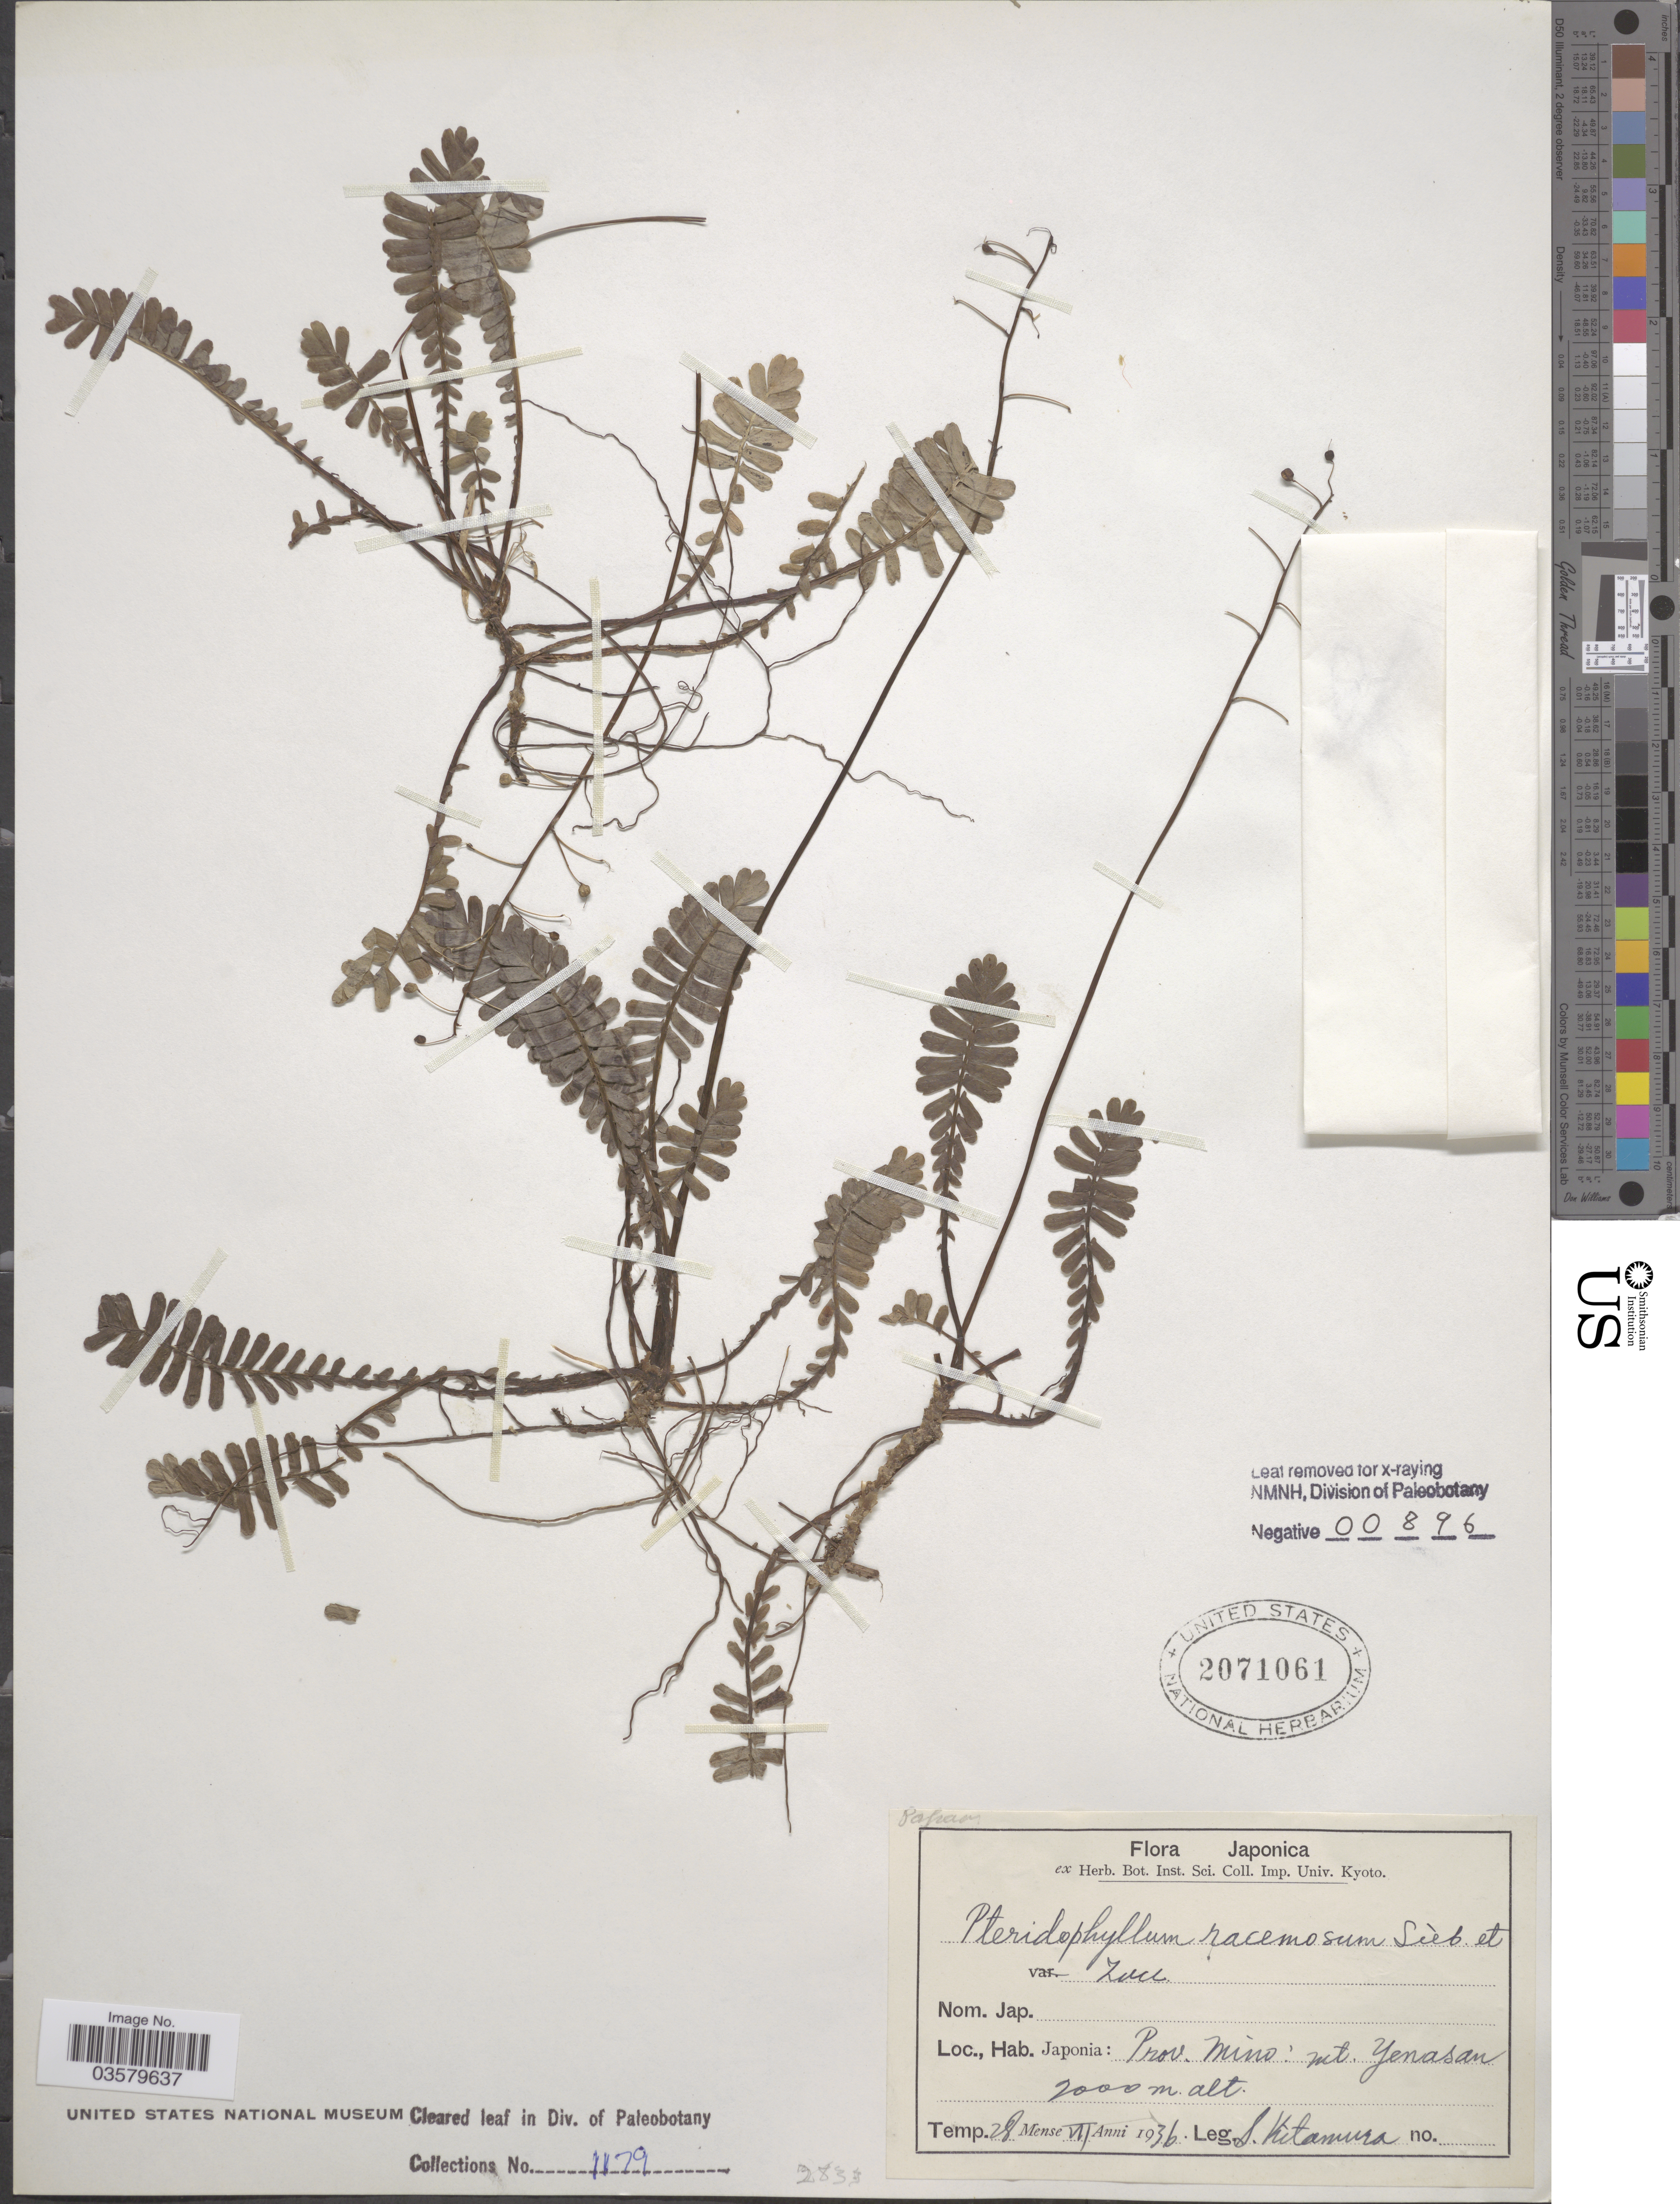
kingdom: Plantae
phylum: Tracheophyta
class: Magnoliopsida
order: Ranunculales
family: Pteridophyllaceae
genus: Pteridophyllum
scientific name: Pteridophyllum racemosum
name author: Siebold & Zucc.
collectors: S. Kitamura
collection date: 1936-07-28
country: Japan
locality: Prov. Mino: Mt. Yenasan.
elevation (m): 2000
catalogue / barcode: US 2071061